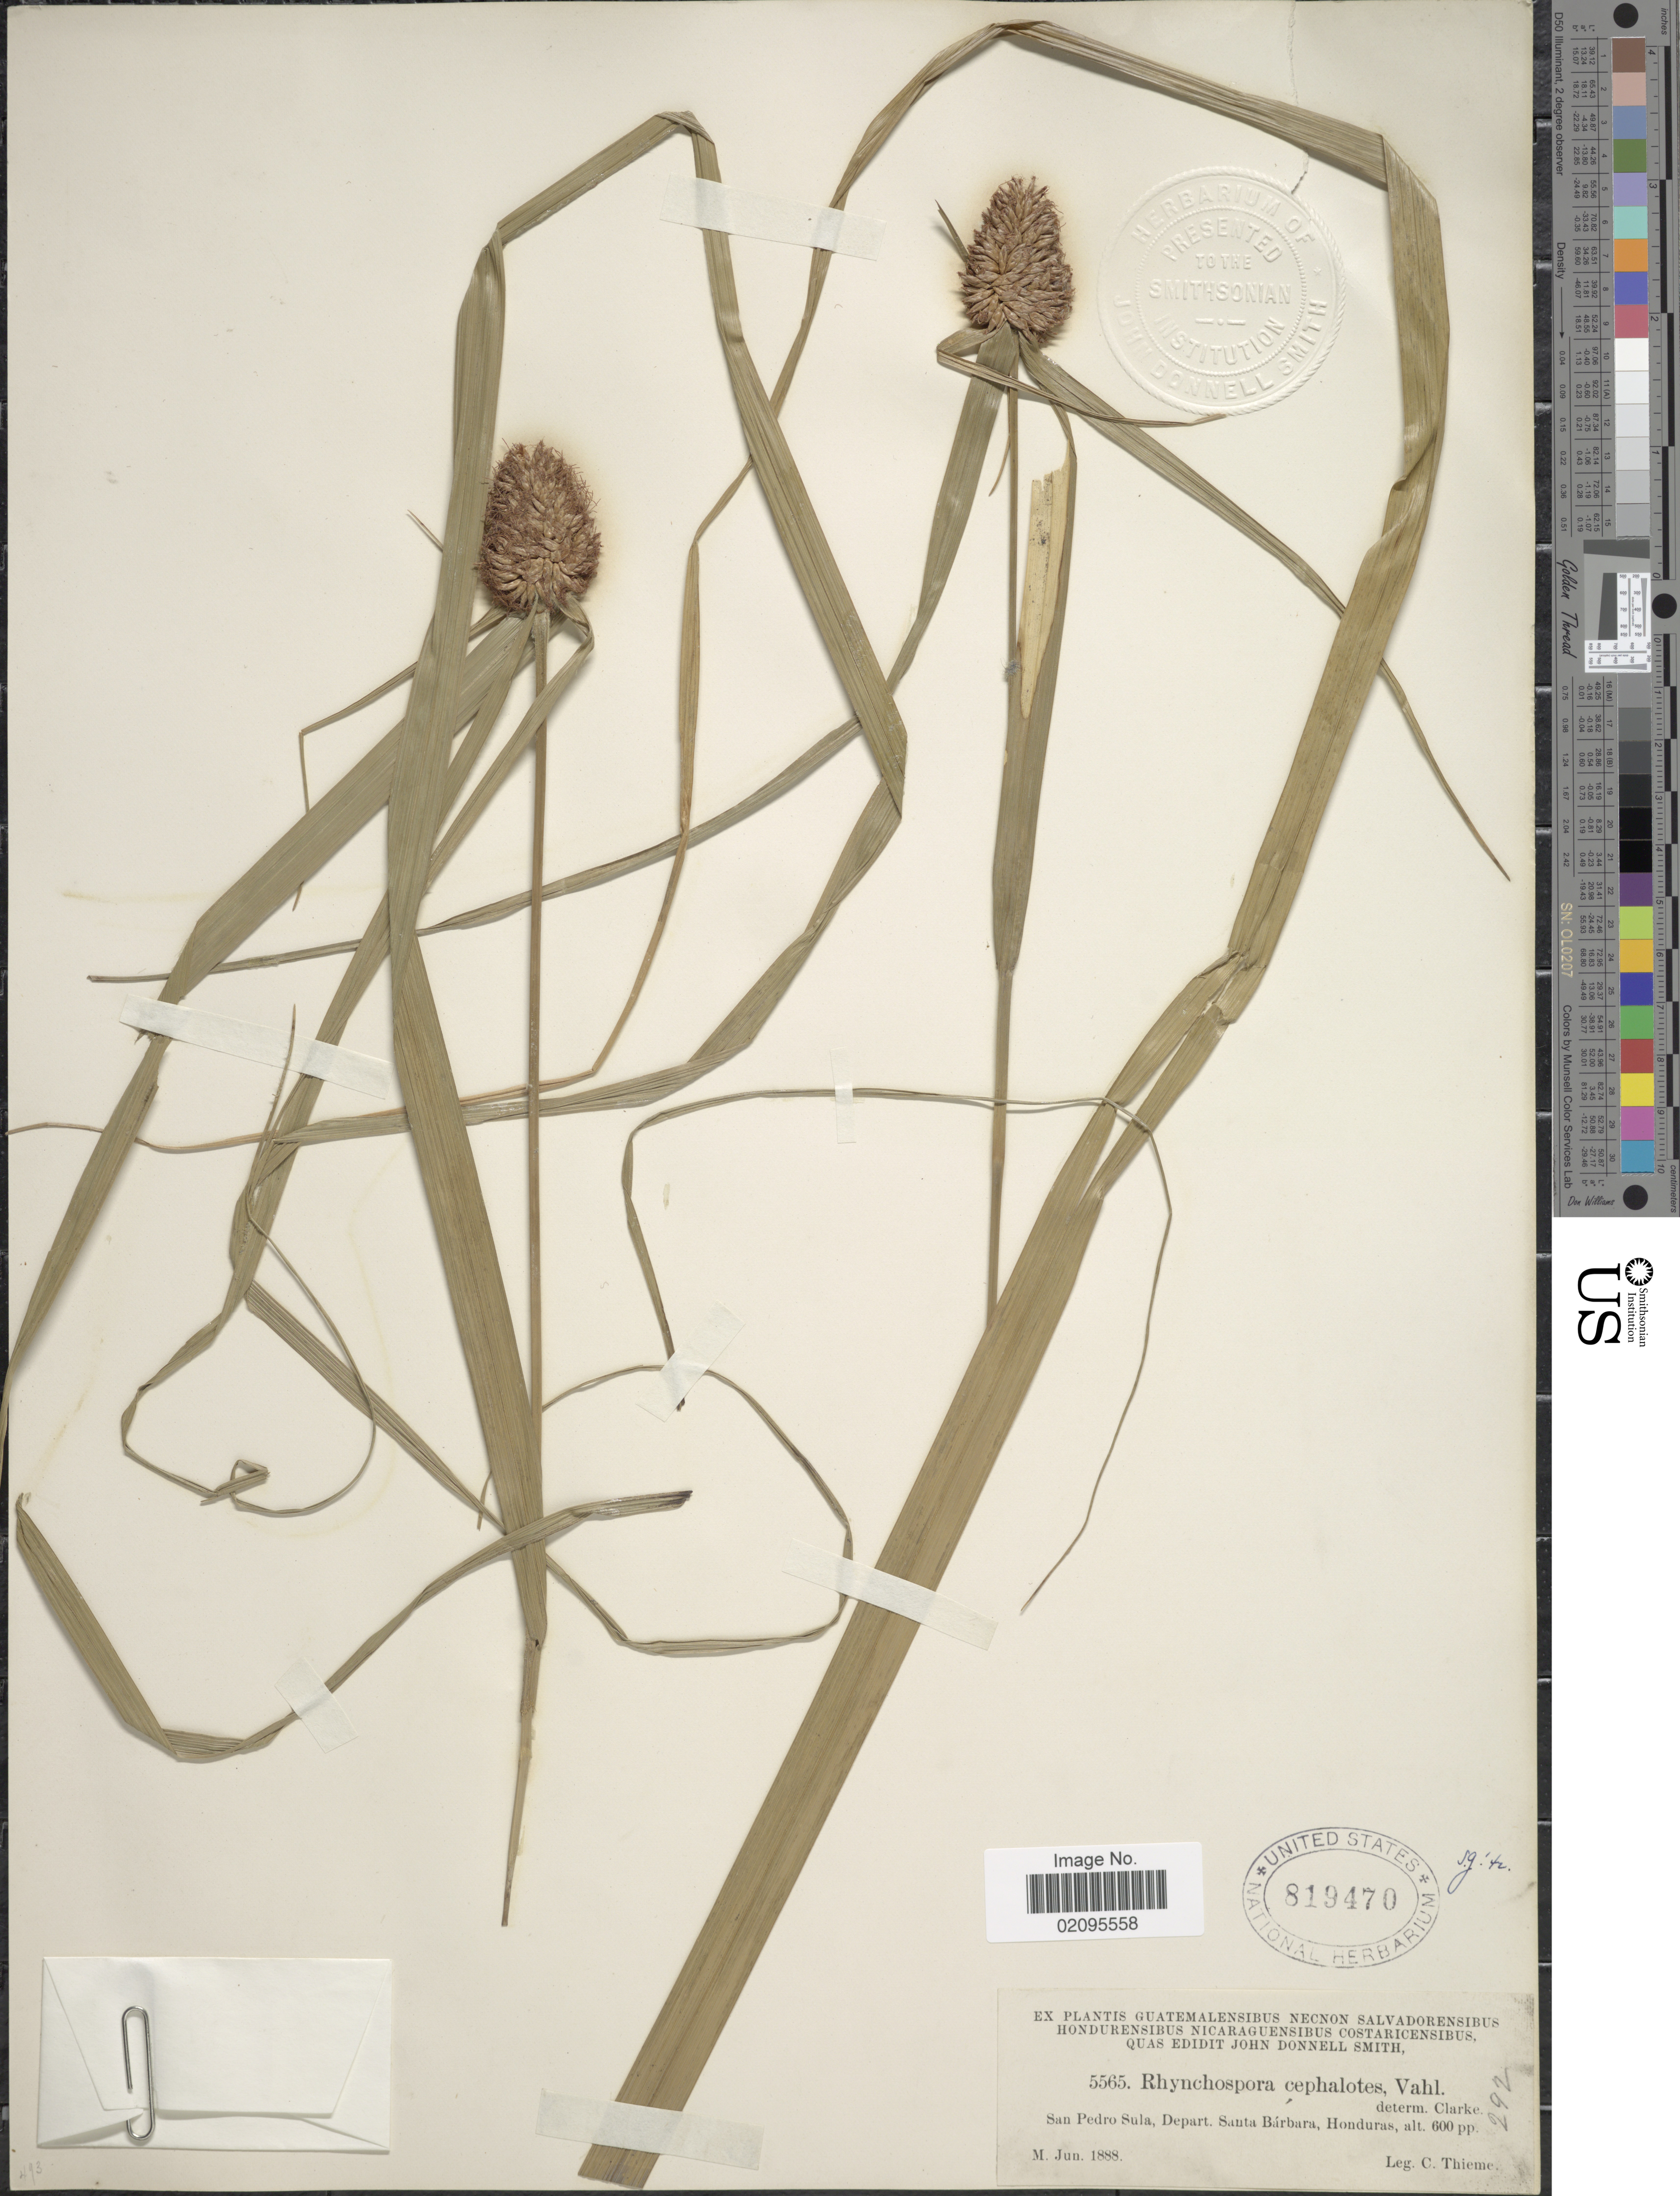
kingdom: Plantae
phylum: Tracheophyta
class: Liliopsida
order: Poales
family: Cyperaceae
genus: Rhynchospora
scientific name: Rhynchospora cephalotes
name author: (L.) Vahl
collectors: C. Thieme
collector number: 5565/292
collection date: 1888-06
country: Honduras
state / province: Santa Bárbara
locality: San Pedro Sula.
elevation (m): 183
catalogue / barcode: US 819470